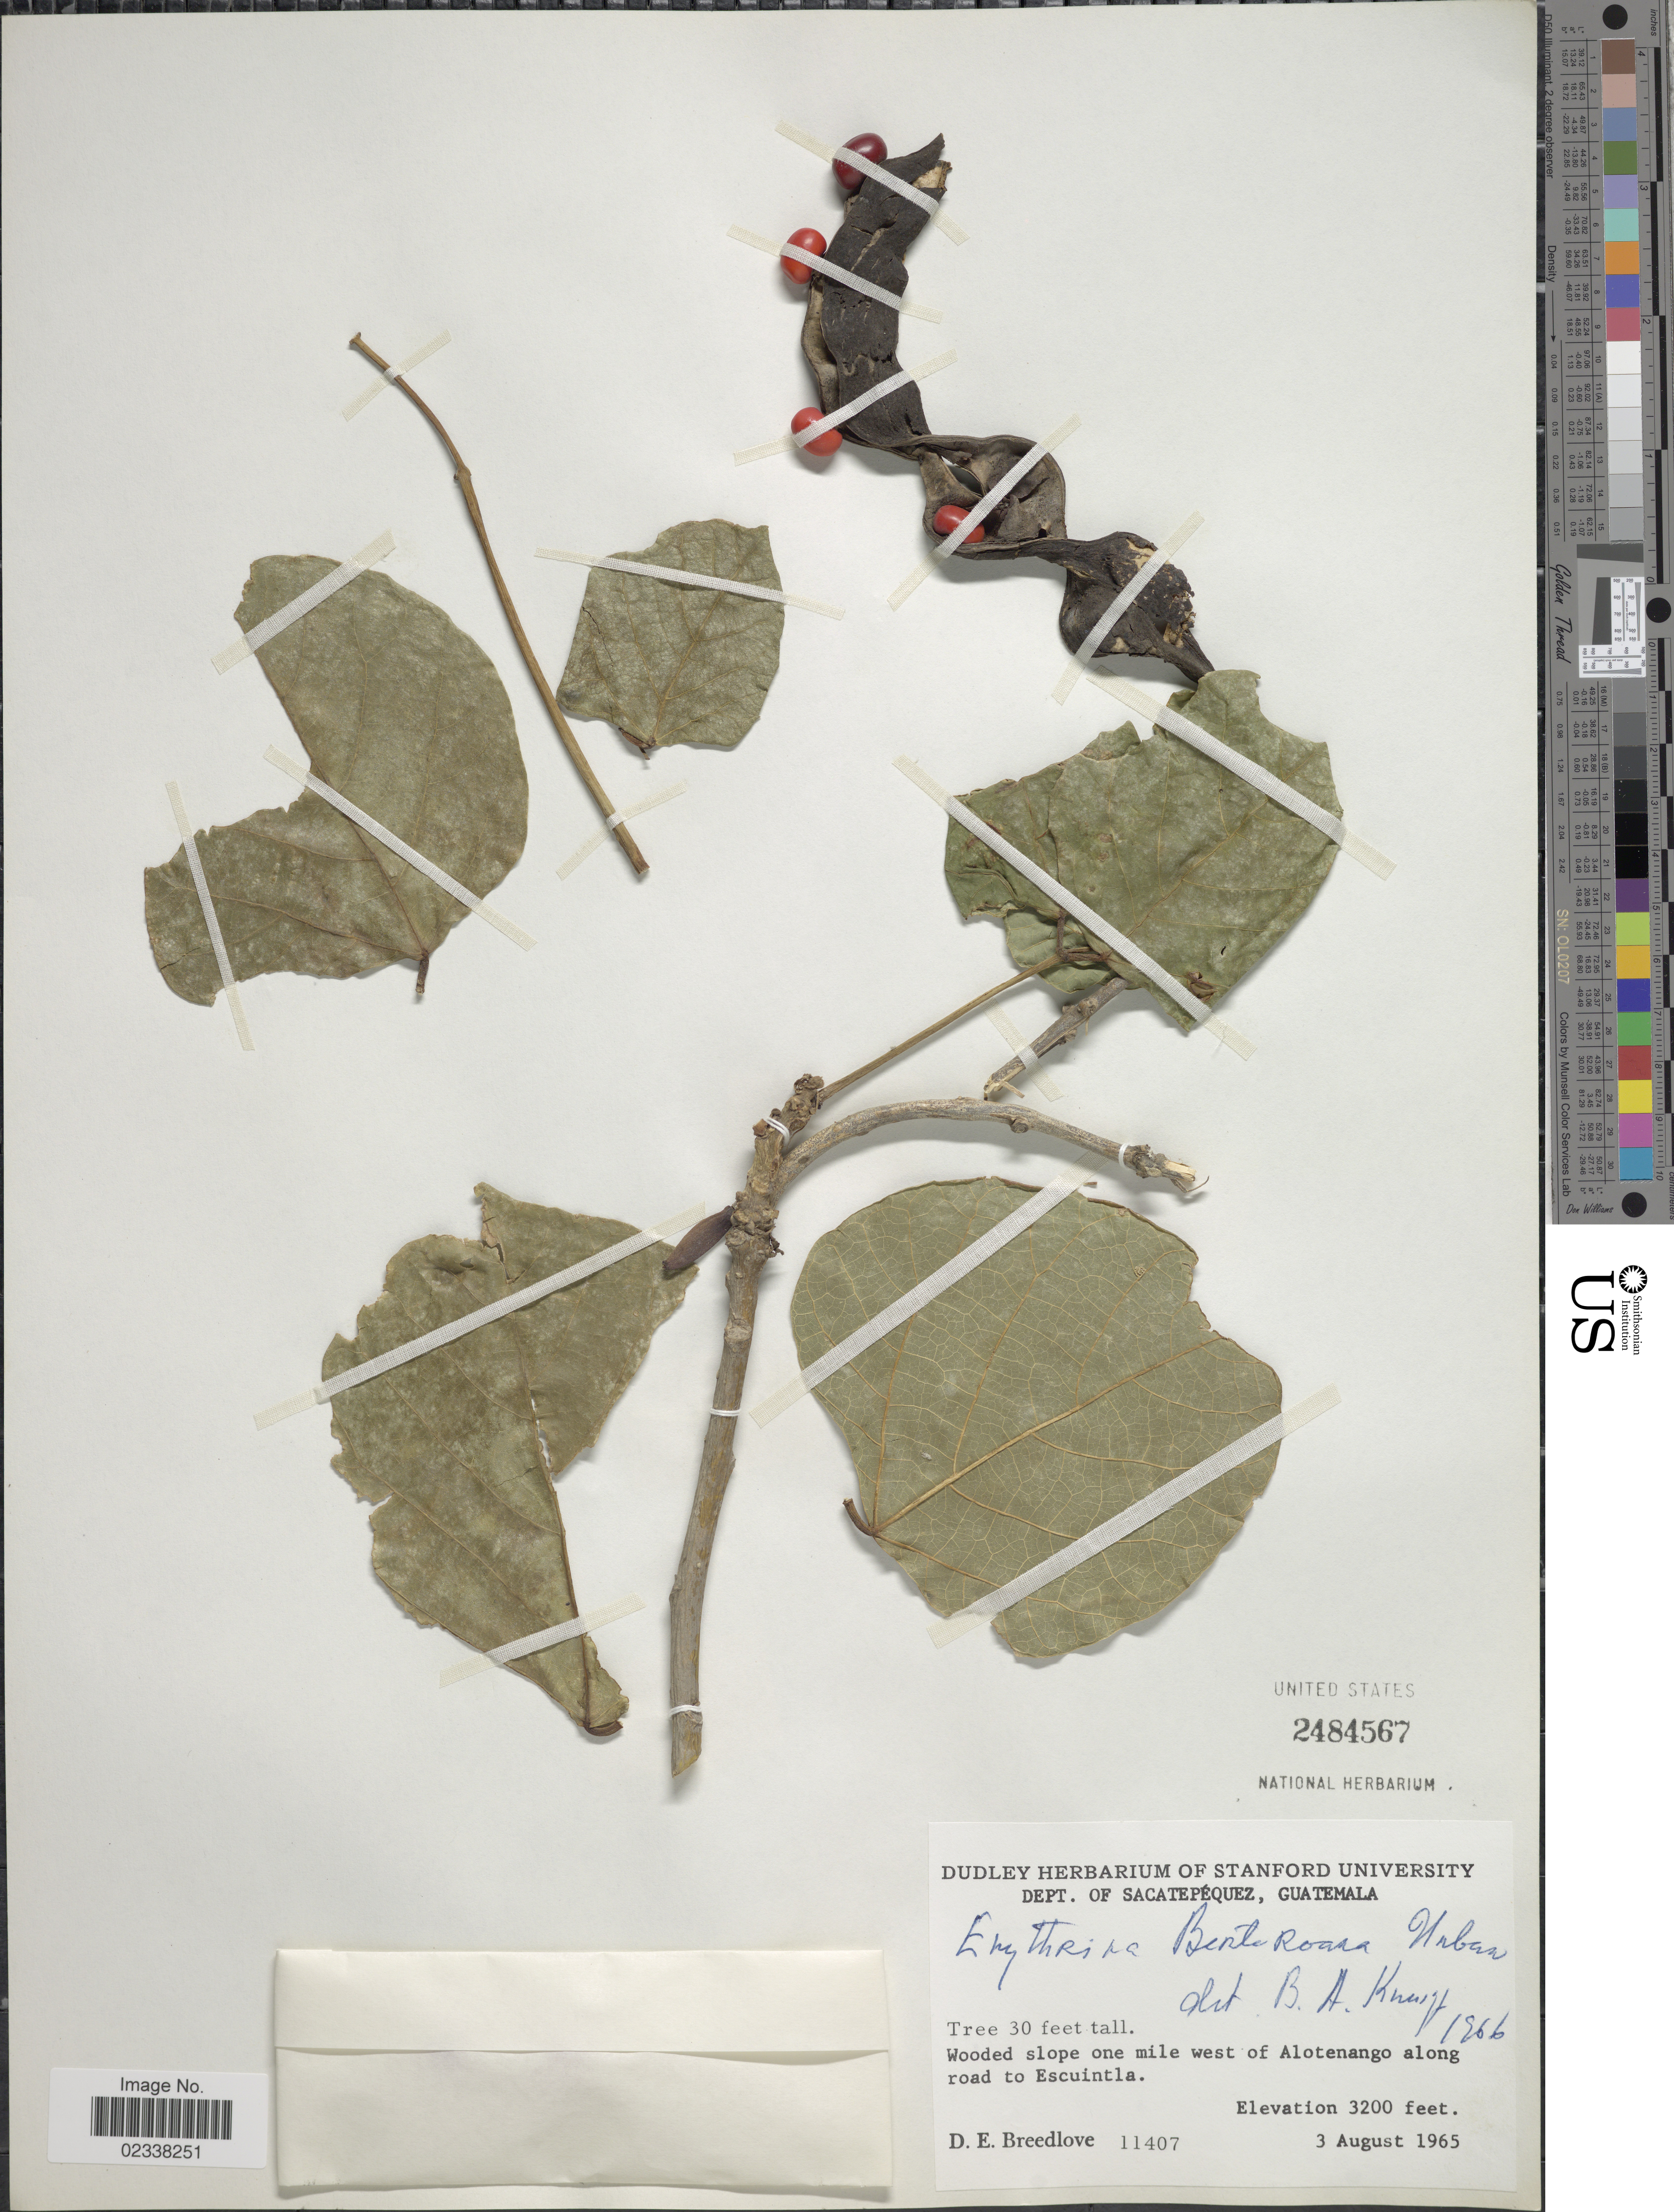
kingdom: Plantae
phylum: Tracheophyta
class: Magnoliopsida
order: Fabales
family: Fabaceae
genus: Erythrina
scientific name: Erythrina berteroana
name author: Urb.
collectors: D. E. Breedlove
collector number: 11407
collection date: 1965-08-03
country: Guatemala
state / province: Sacatepéquez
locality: One mile west of Alotenango along road to Escuintla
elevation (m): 975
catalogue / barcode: US 2484567